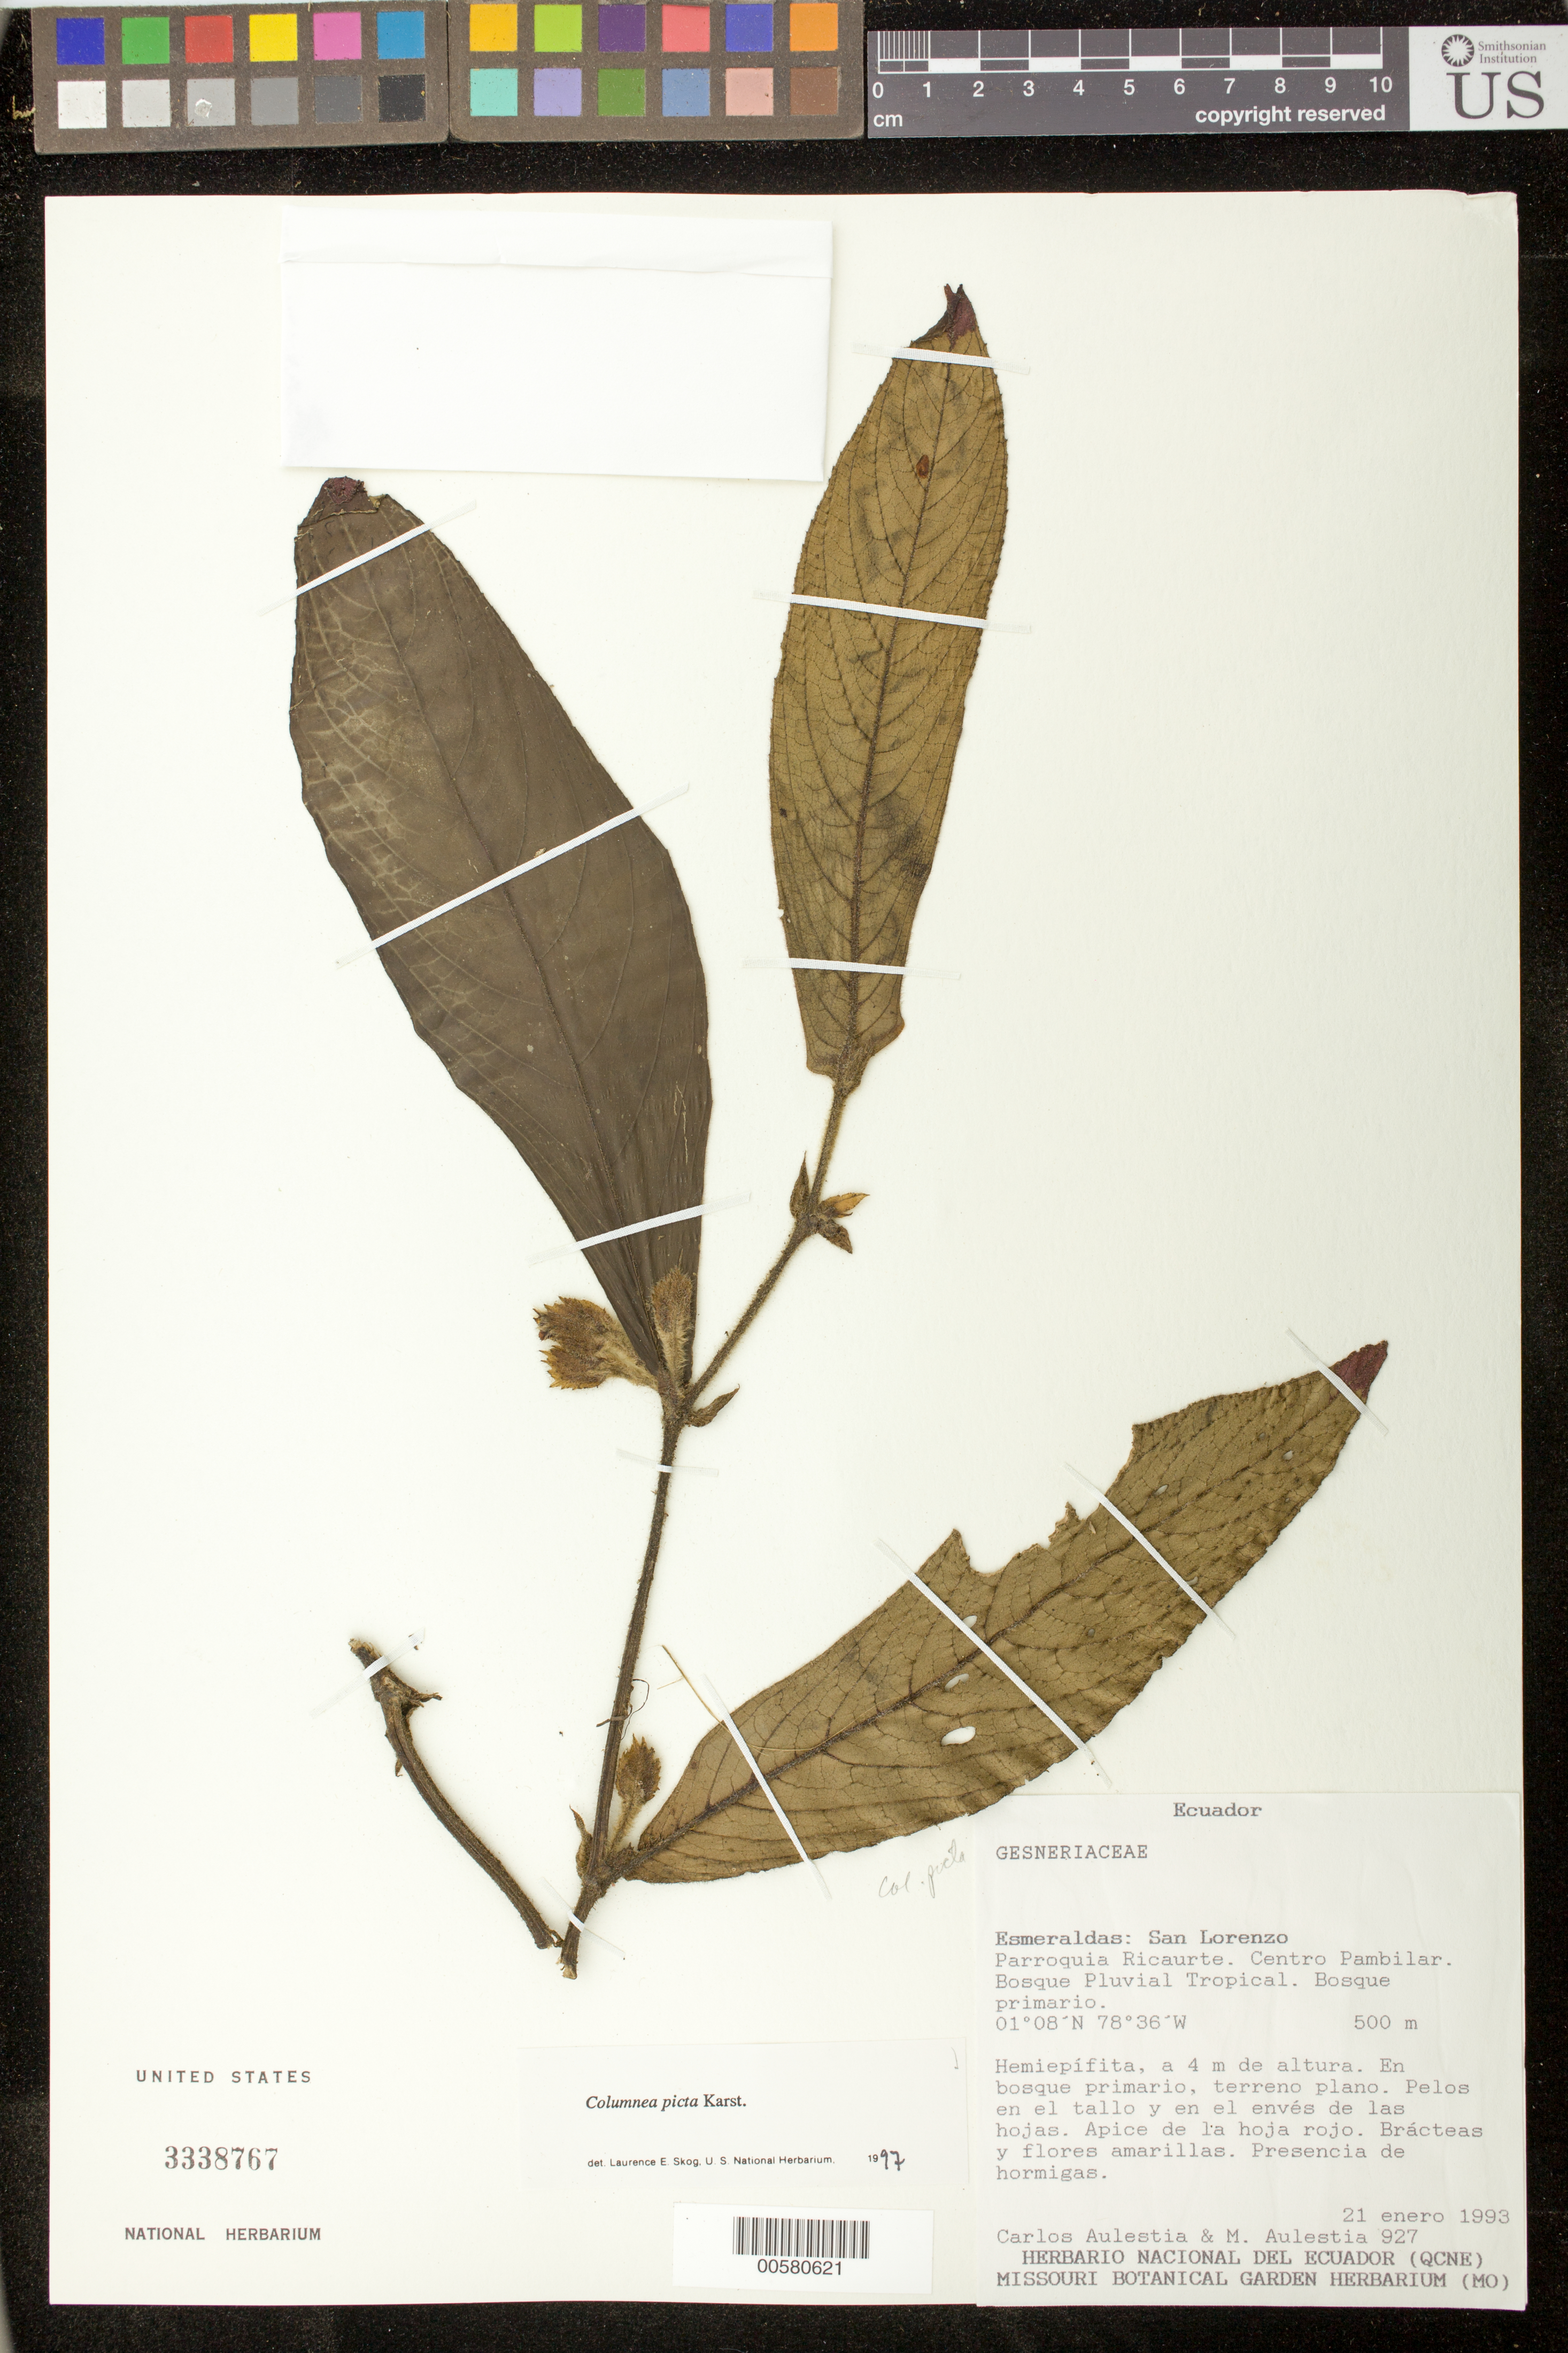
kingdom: Plantae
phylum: Tracheophyta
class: Magnoliopsida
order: Lamiales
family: Gesneriaceae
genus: Columnea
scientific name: Columnea karsteniana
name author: Singh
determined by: Skog, Laurence E.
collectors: C. Aulestia & M. Aulestia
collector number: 927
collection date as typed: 21 Jan 1993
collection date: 1993-01-21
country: Ecuador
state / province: Esmeraldas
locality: San Lorenzo, Parroquia Ricaurte; Centro Pambilar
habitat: Bosque pluvial tropical; en bosque primario, terreno plano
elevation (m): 500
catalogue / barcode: US 3338767